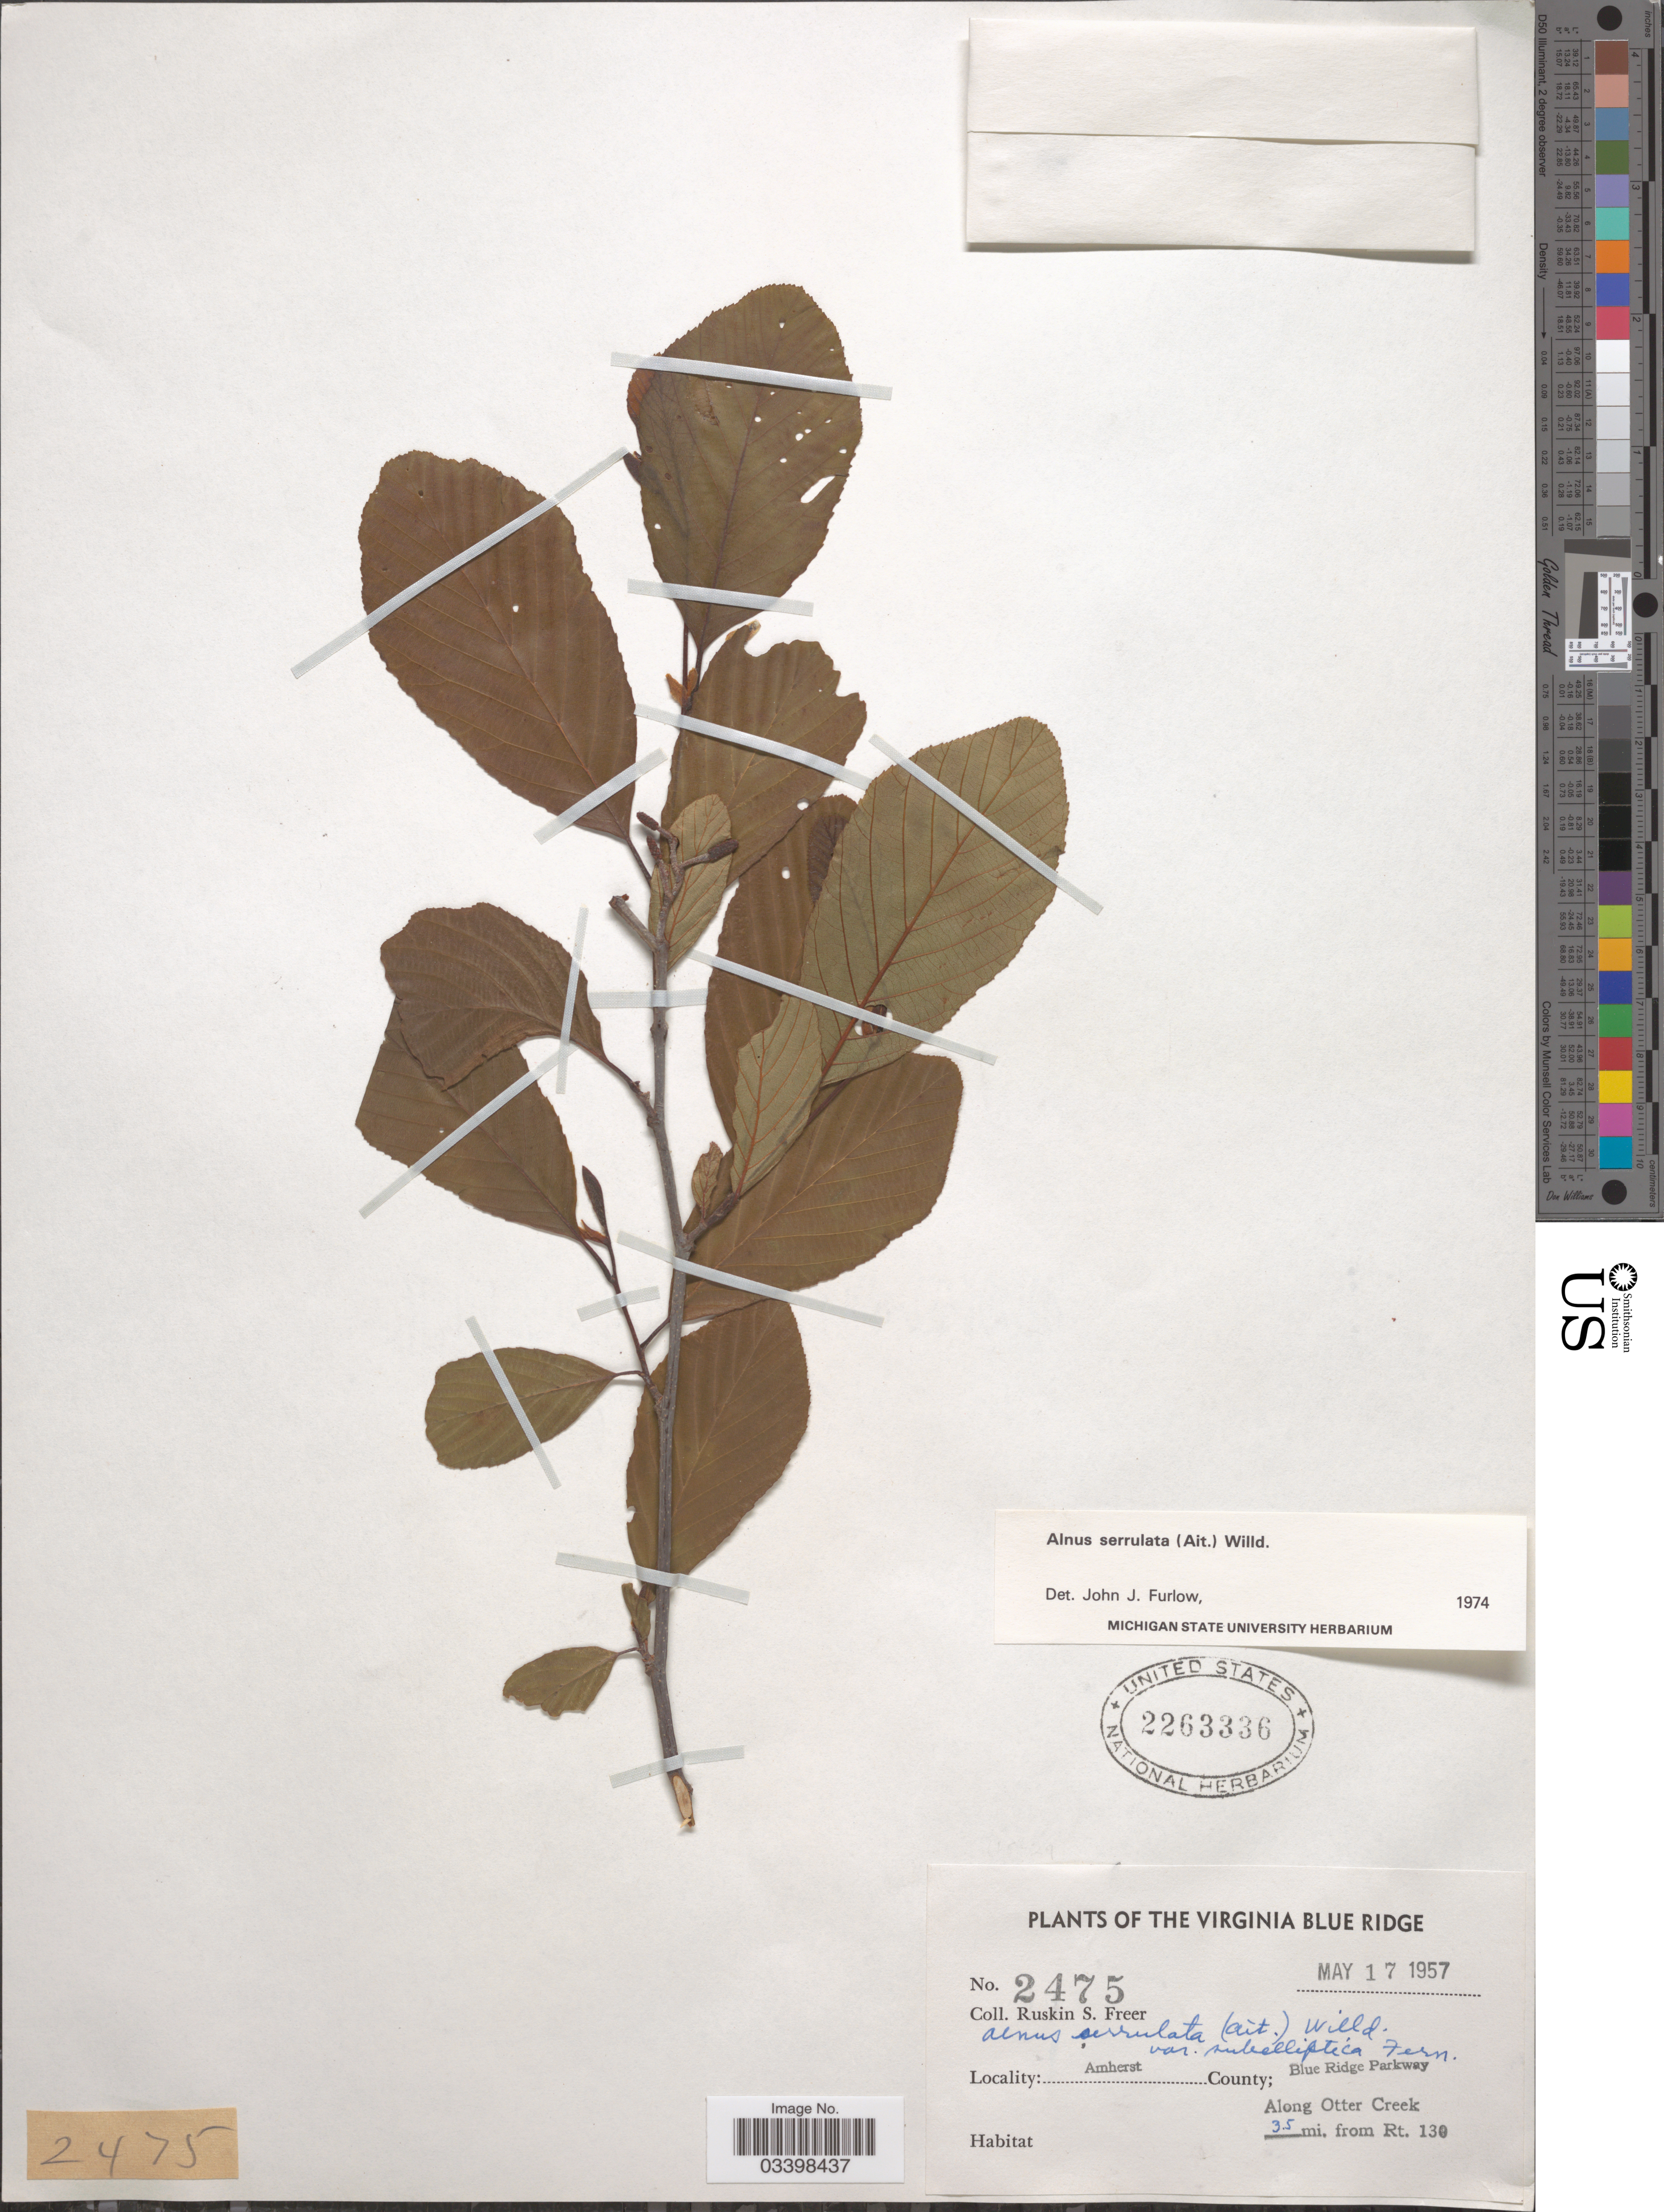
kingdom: Plantae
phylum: Tracheophyta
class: Magnoliopsida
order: Fagales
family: Betulaceae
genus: Alnus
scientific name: Alnus serrulata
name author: (Aiton) Willd.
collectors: R. Freer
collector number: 2475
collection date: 1957-05-17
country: United States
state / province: Virginia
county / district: Amherst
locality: Virginia Blue Ridge. Amherst County; Blue Ridge Parkway. Along Otter Creek 3.5 mi. from Rt. 130.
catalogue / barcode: US 2263336